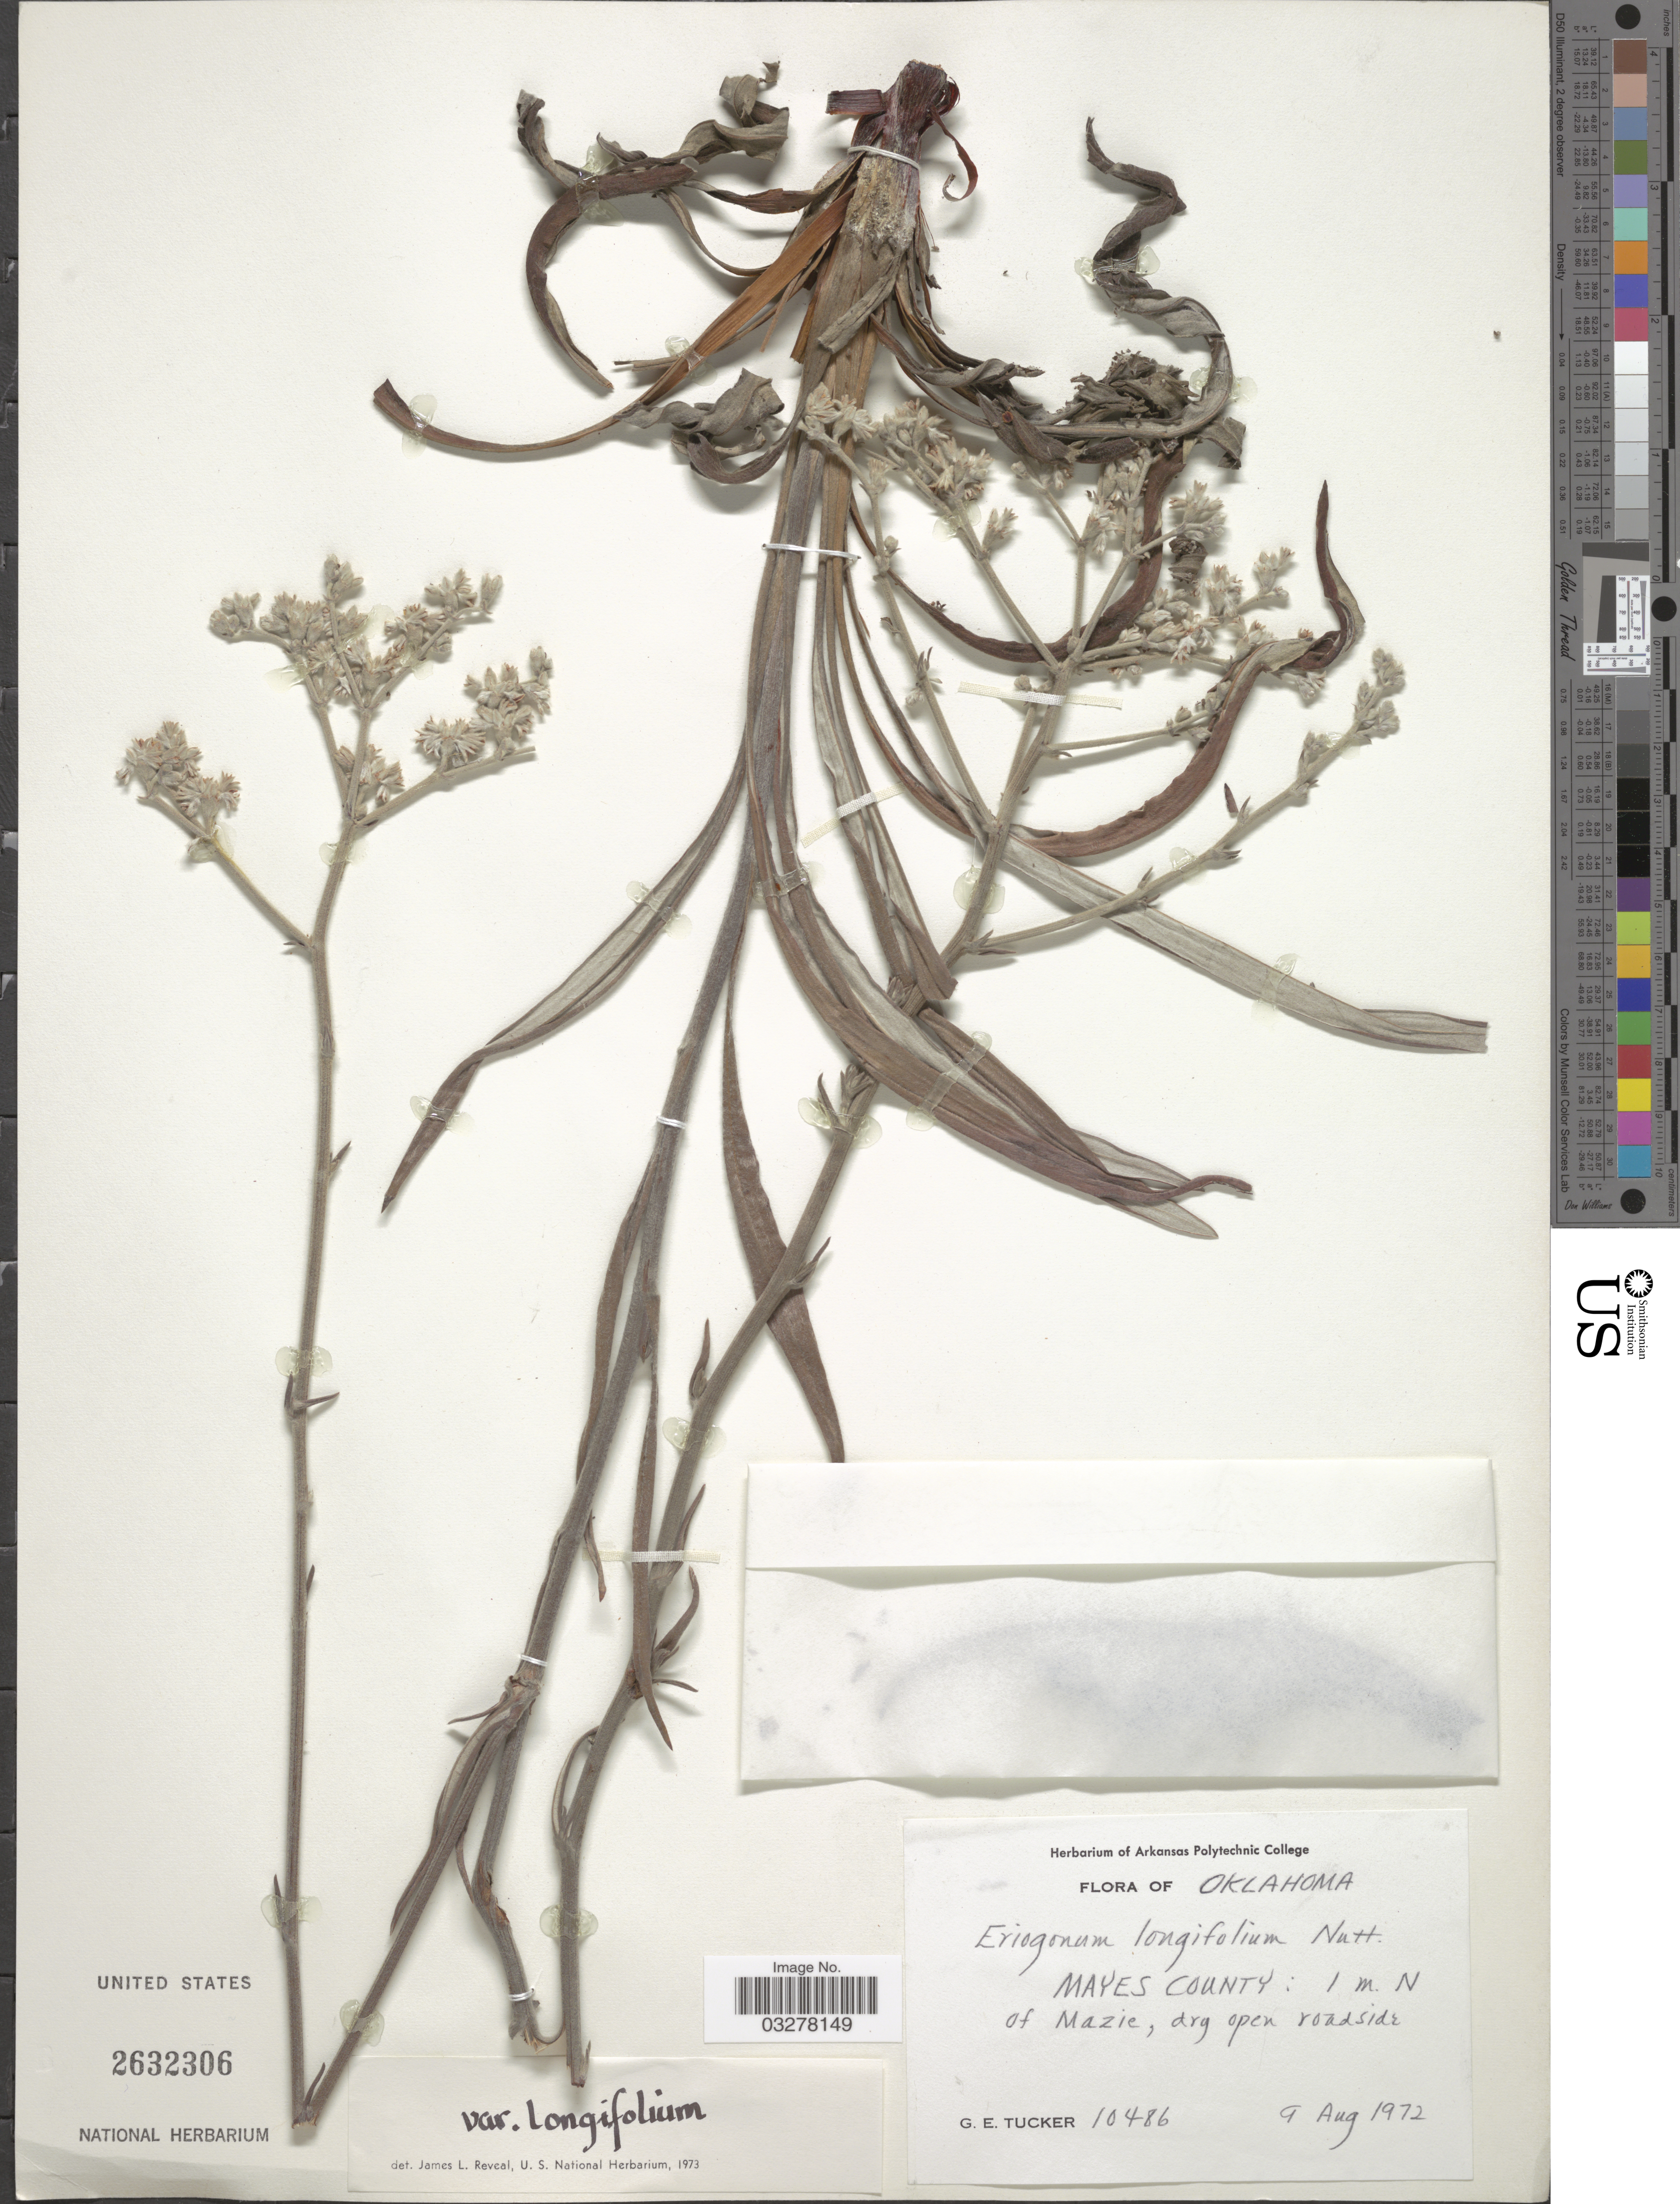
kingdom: Plantae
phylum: Tracheophyta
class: Magnoliopsida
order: Caryophyllales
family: Polygonaceae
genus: Eriogonum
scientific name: Eriogonum longifolium var. longifolium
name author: Nutt.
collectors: G. Tucker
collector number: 10486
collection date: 1972-08-09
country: United States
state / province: Oklahoma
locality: Mayes County: 1 m. N of Mazie.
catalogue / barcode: US 2632306